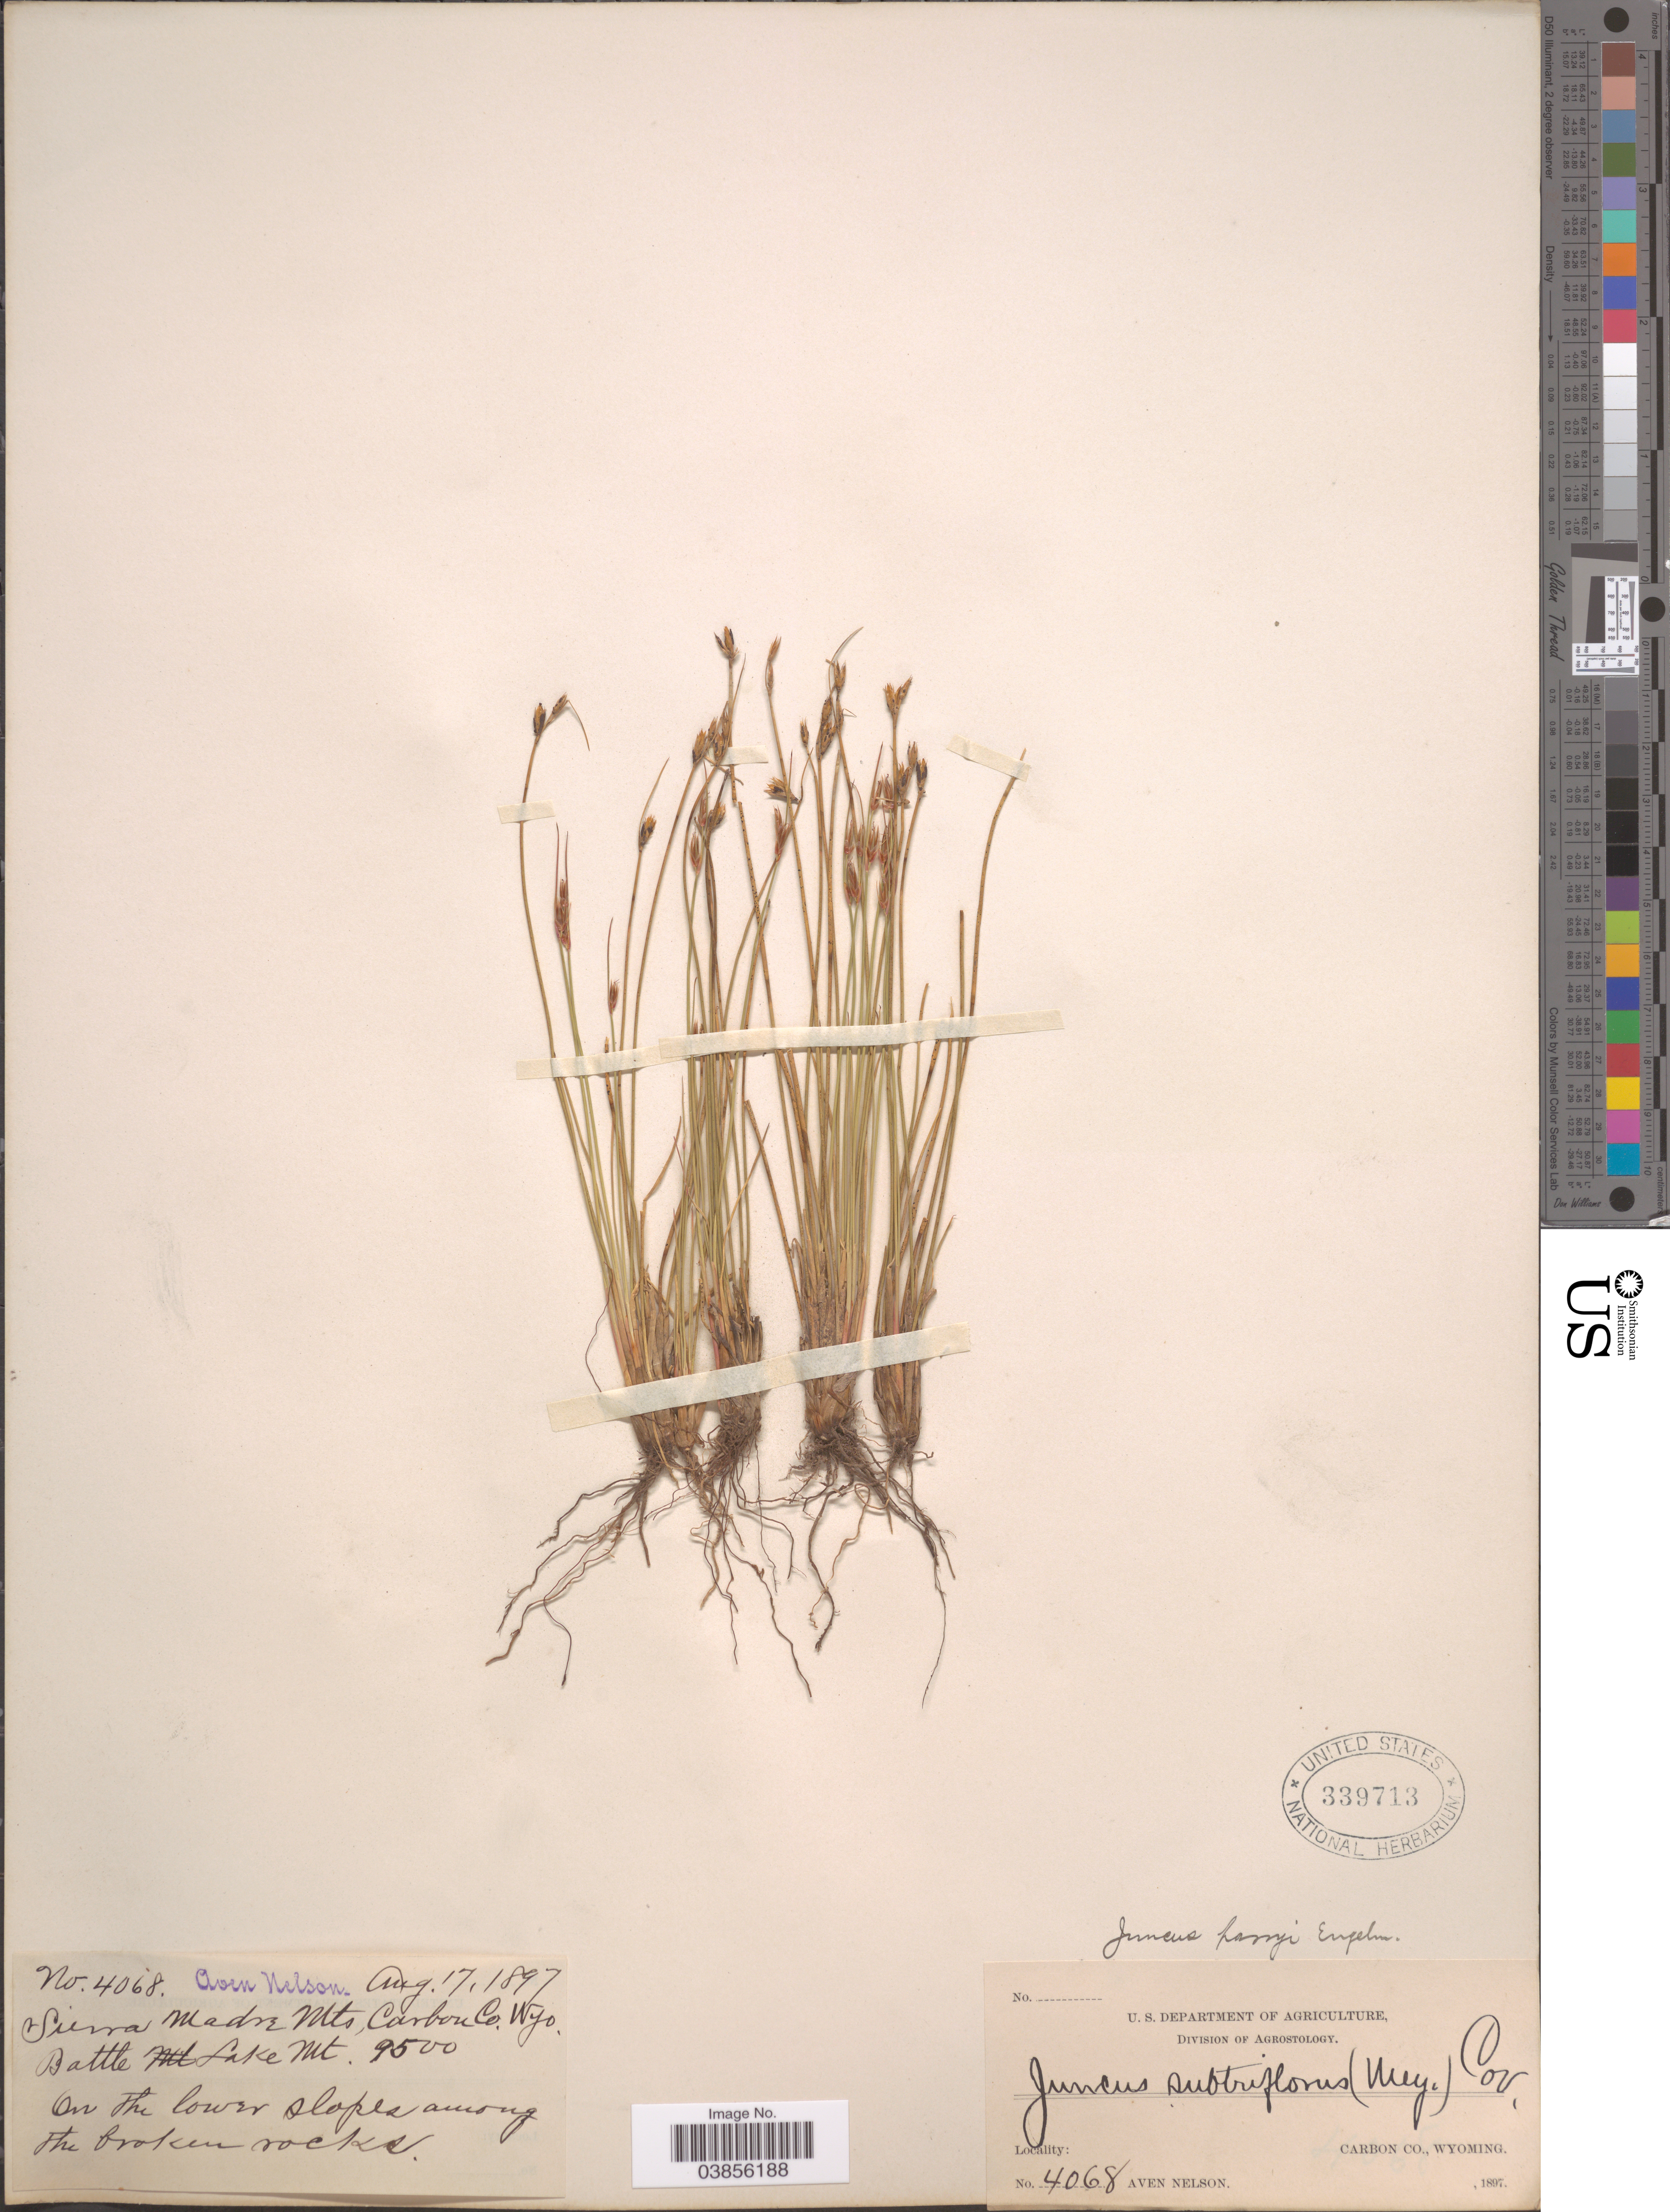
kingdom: Plantae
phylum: Tracheophyta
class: Liliopsida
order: Poales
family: Juncaceae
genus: Juncus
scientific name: Juncus parryi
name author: Engelm.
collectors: A. Nelson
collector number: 4068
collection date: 1897-08-17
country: United States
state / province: Wyoming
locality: Sierra Madre Mts, Carbon Co. Battle Lake Mt.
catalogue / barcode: US 339713